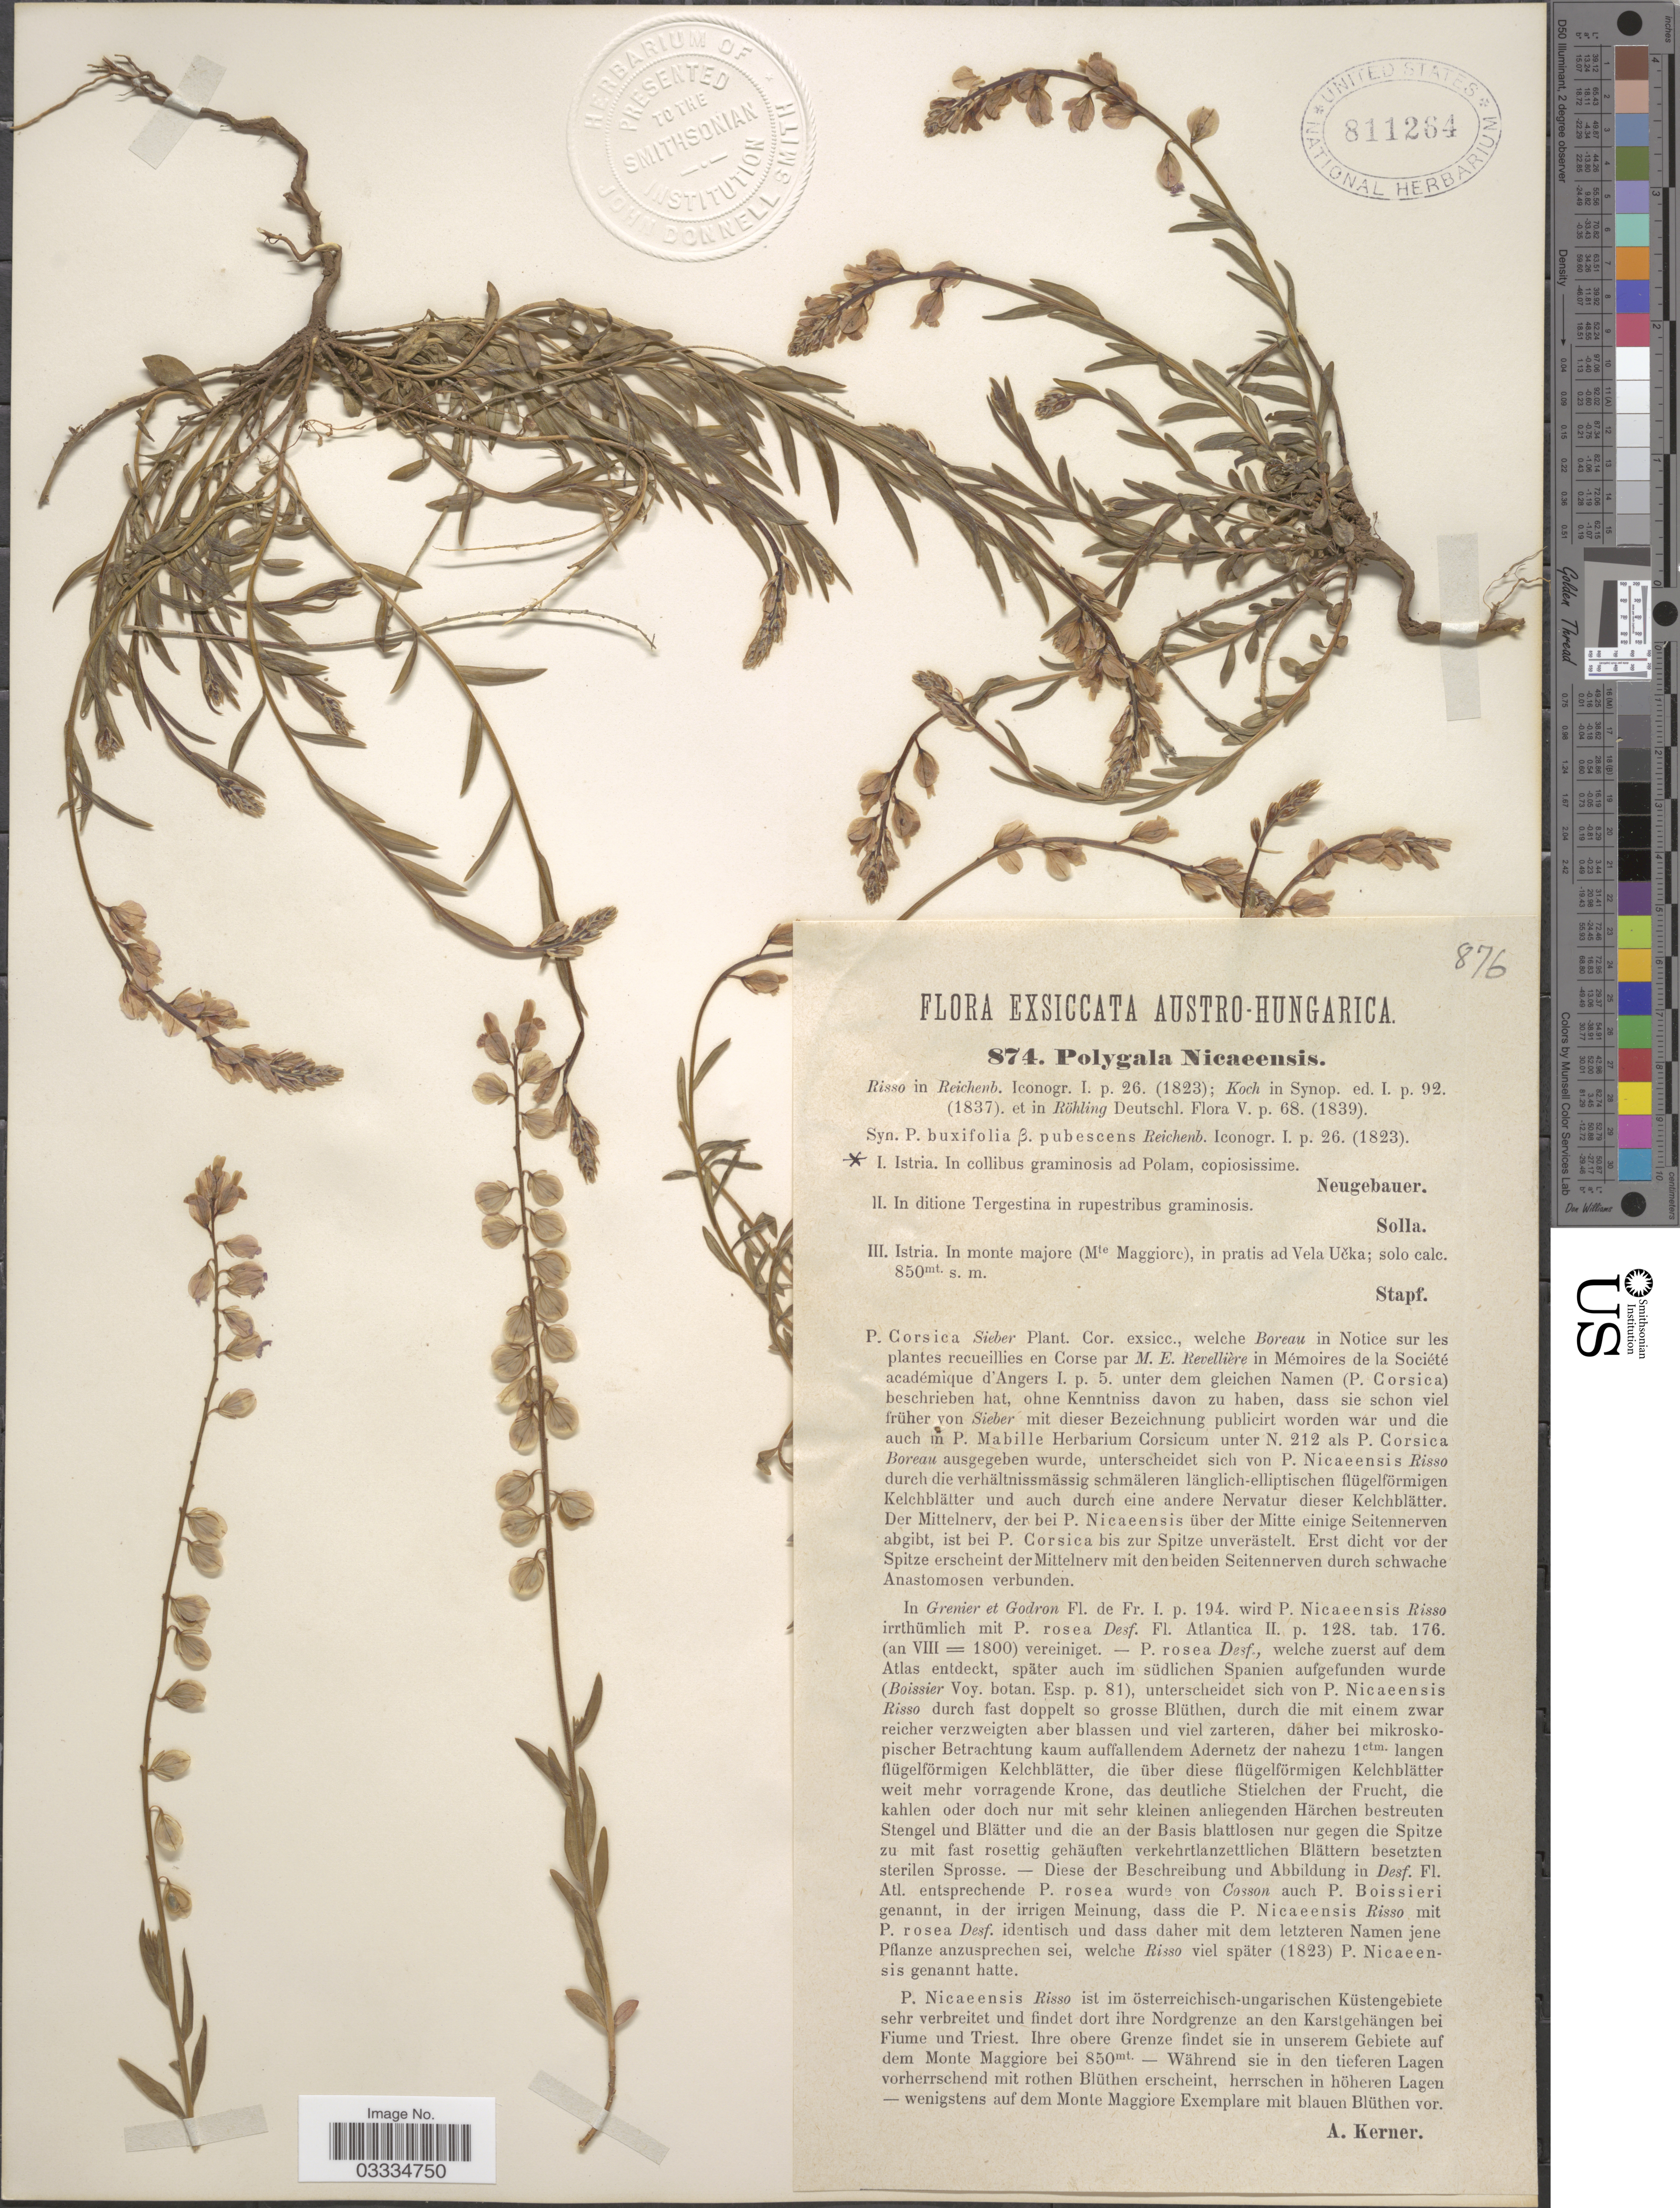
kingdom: Plantae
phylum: Tracheophyta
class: Magnoliopsida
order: Fabales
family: Polygalaceae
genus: Polygala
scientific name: Polygala nicaraguensis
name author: Chodat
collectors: Neugebauer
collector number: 874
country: Croatia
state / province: Istria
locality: Austro-Hungarica. Istria. In collibus graminosis ad Polam, copiosissime.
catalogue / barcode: US 811264